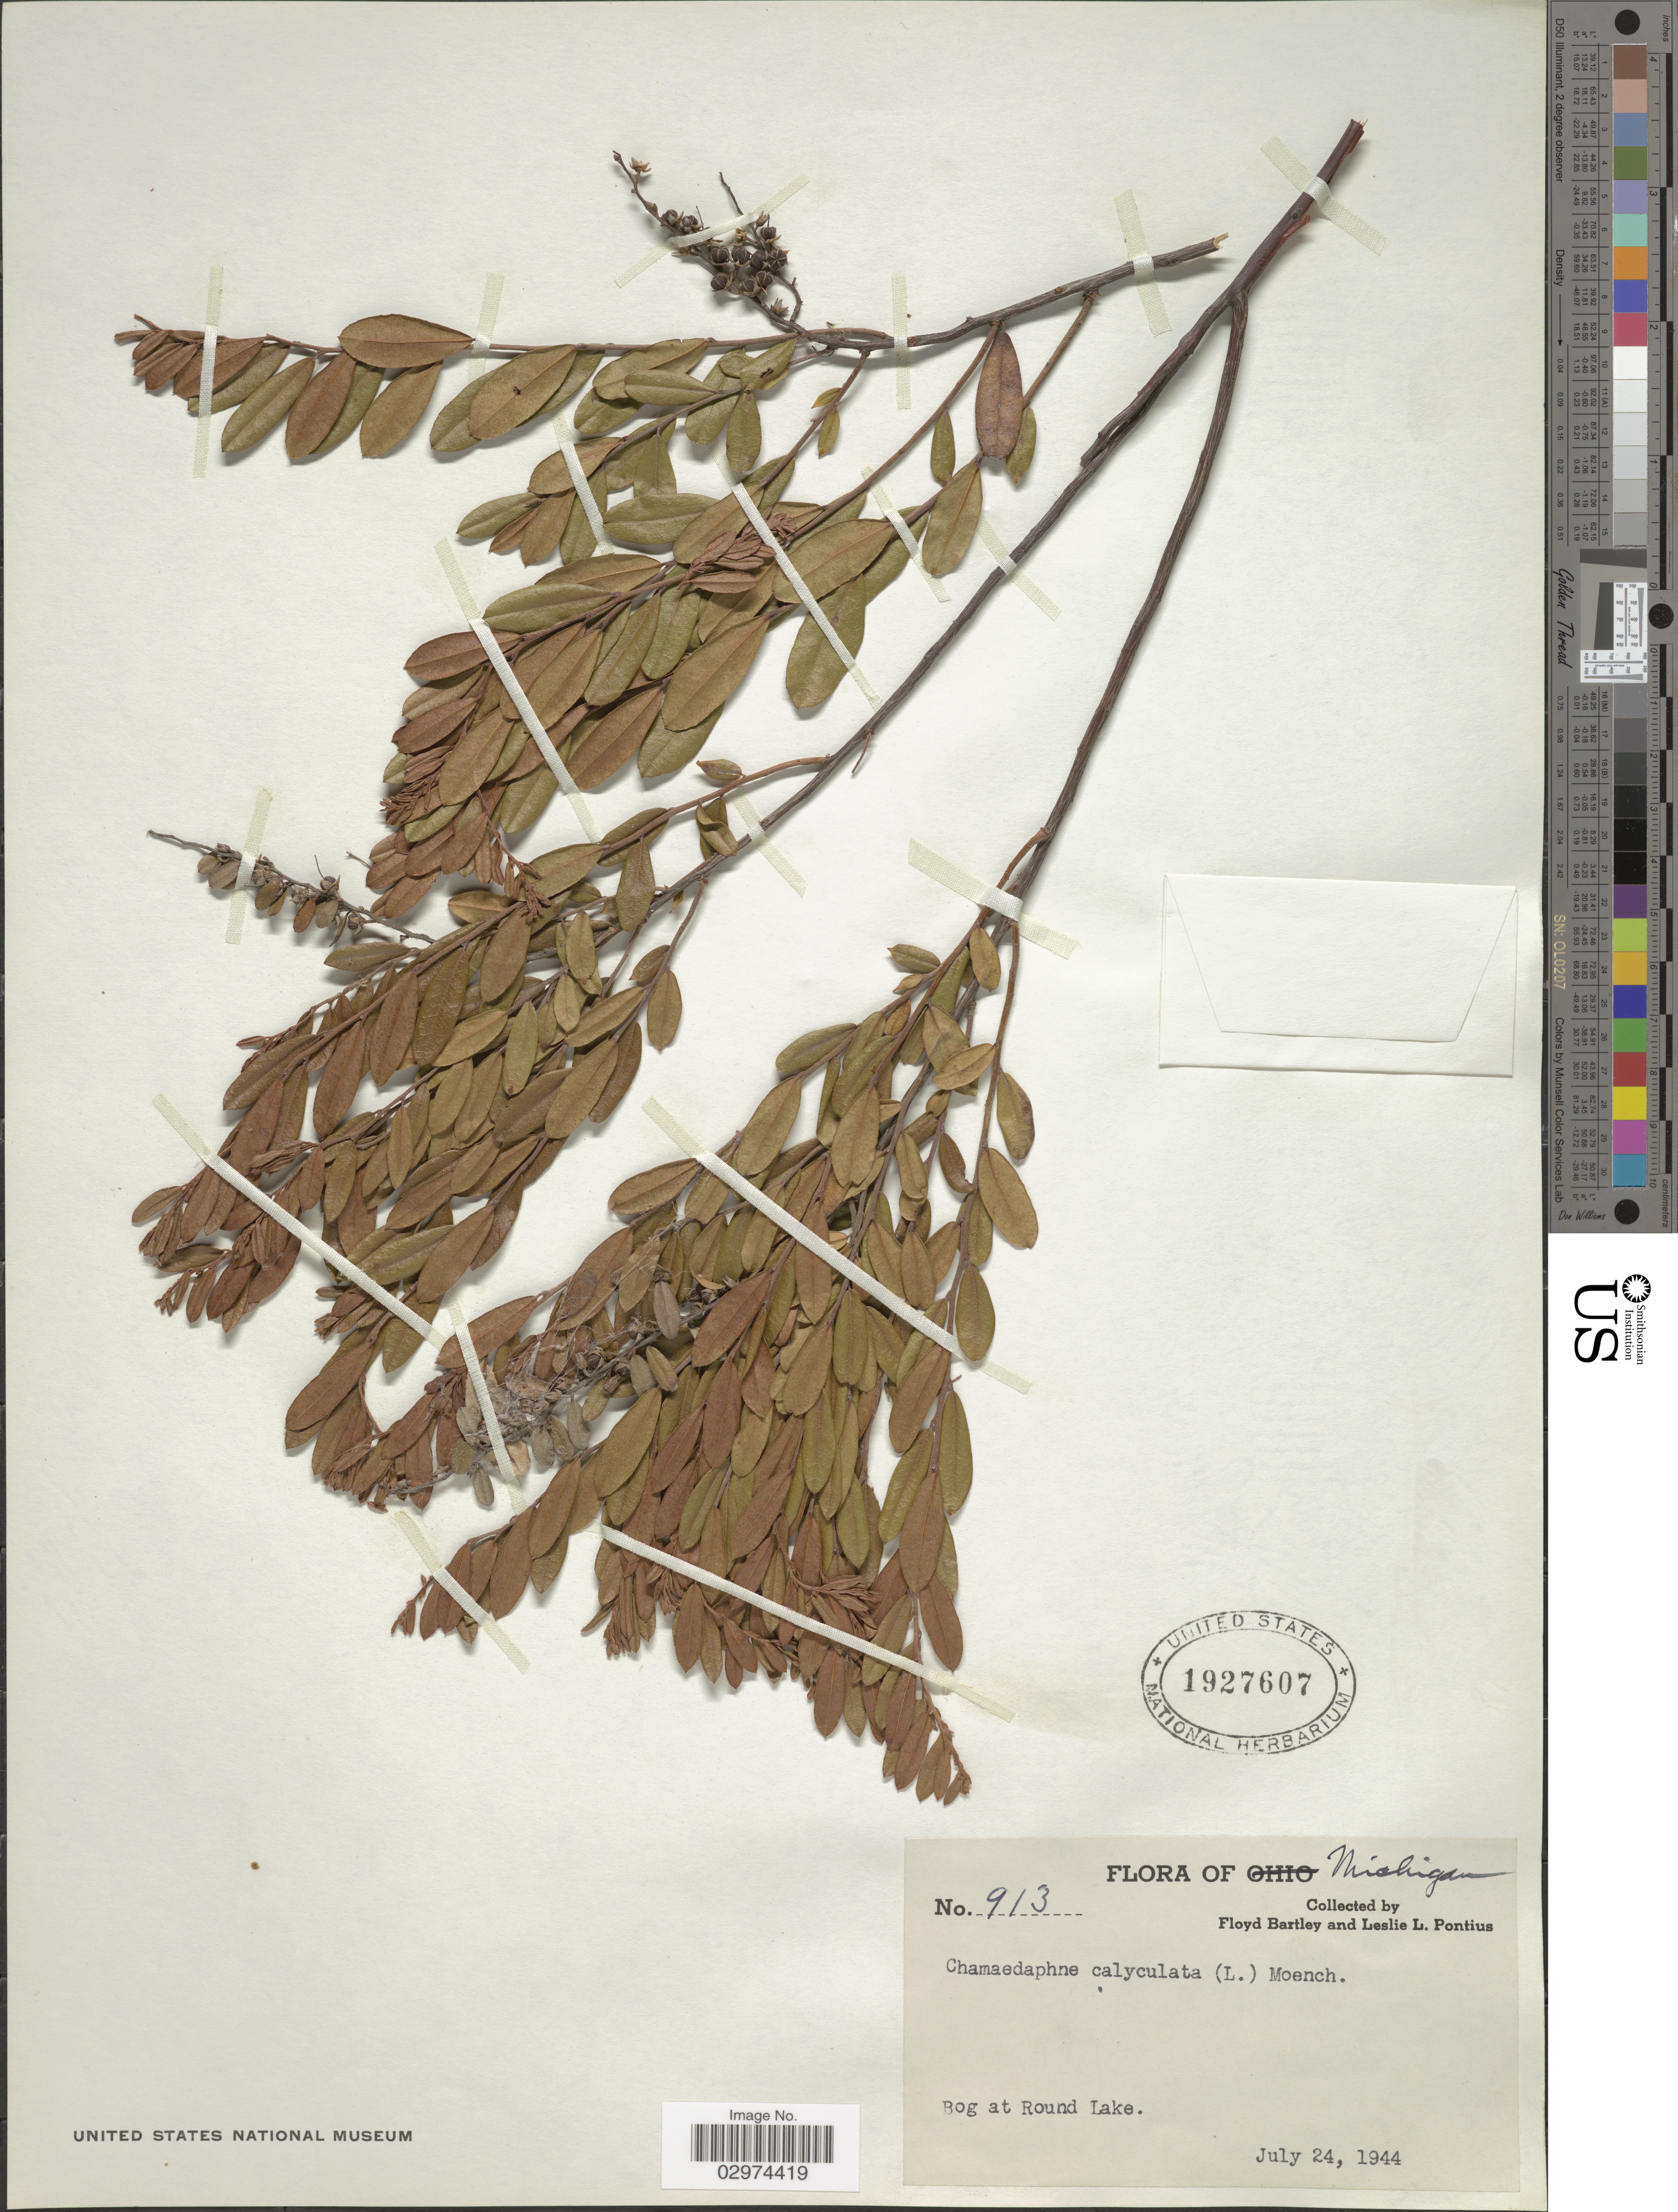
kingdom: Plantae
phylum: Tracheophyta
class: Magnoliopsida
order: Ericales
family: Ericaceae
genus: Chamaedaphne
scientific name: Chamaedaphne calyculata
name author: (L.) Moench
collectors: F. Bartley & L. Pontius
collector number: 913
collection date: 1944-07-24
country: United States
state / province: Michigan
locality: Bog at Round Lake.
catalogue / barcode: US 1927607